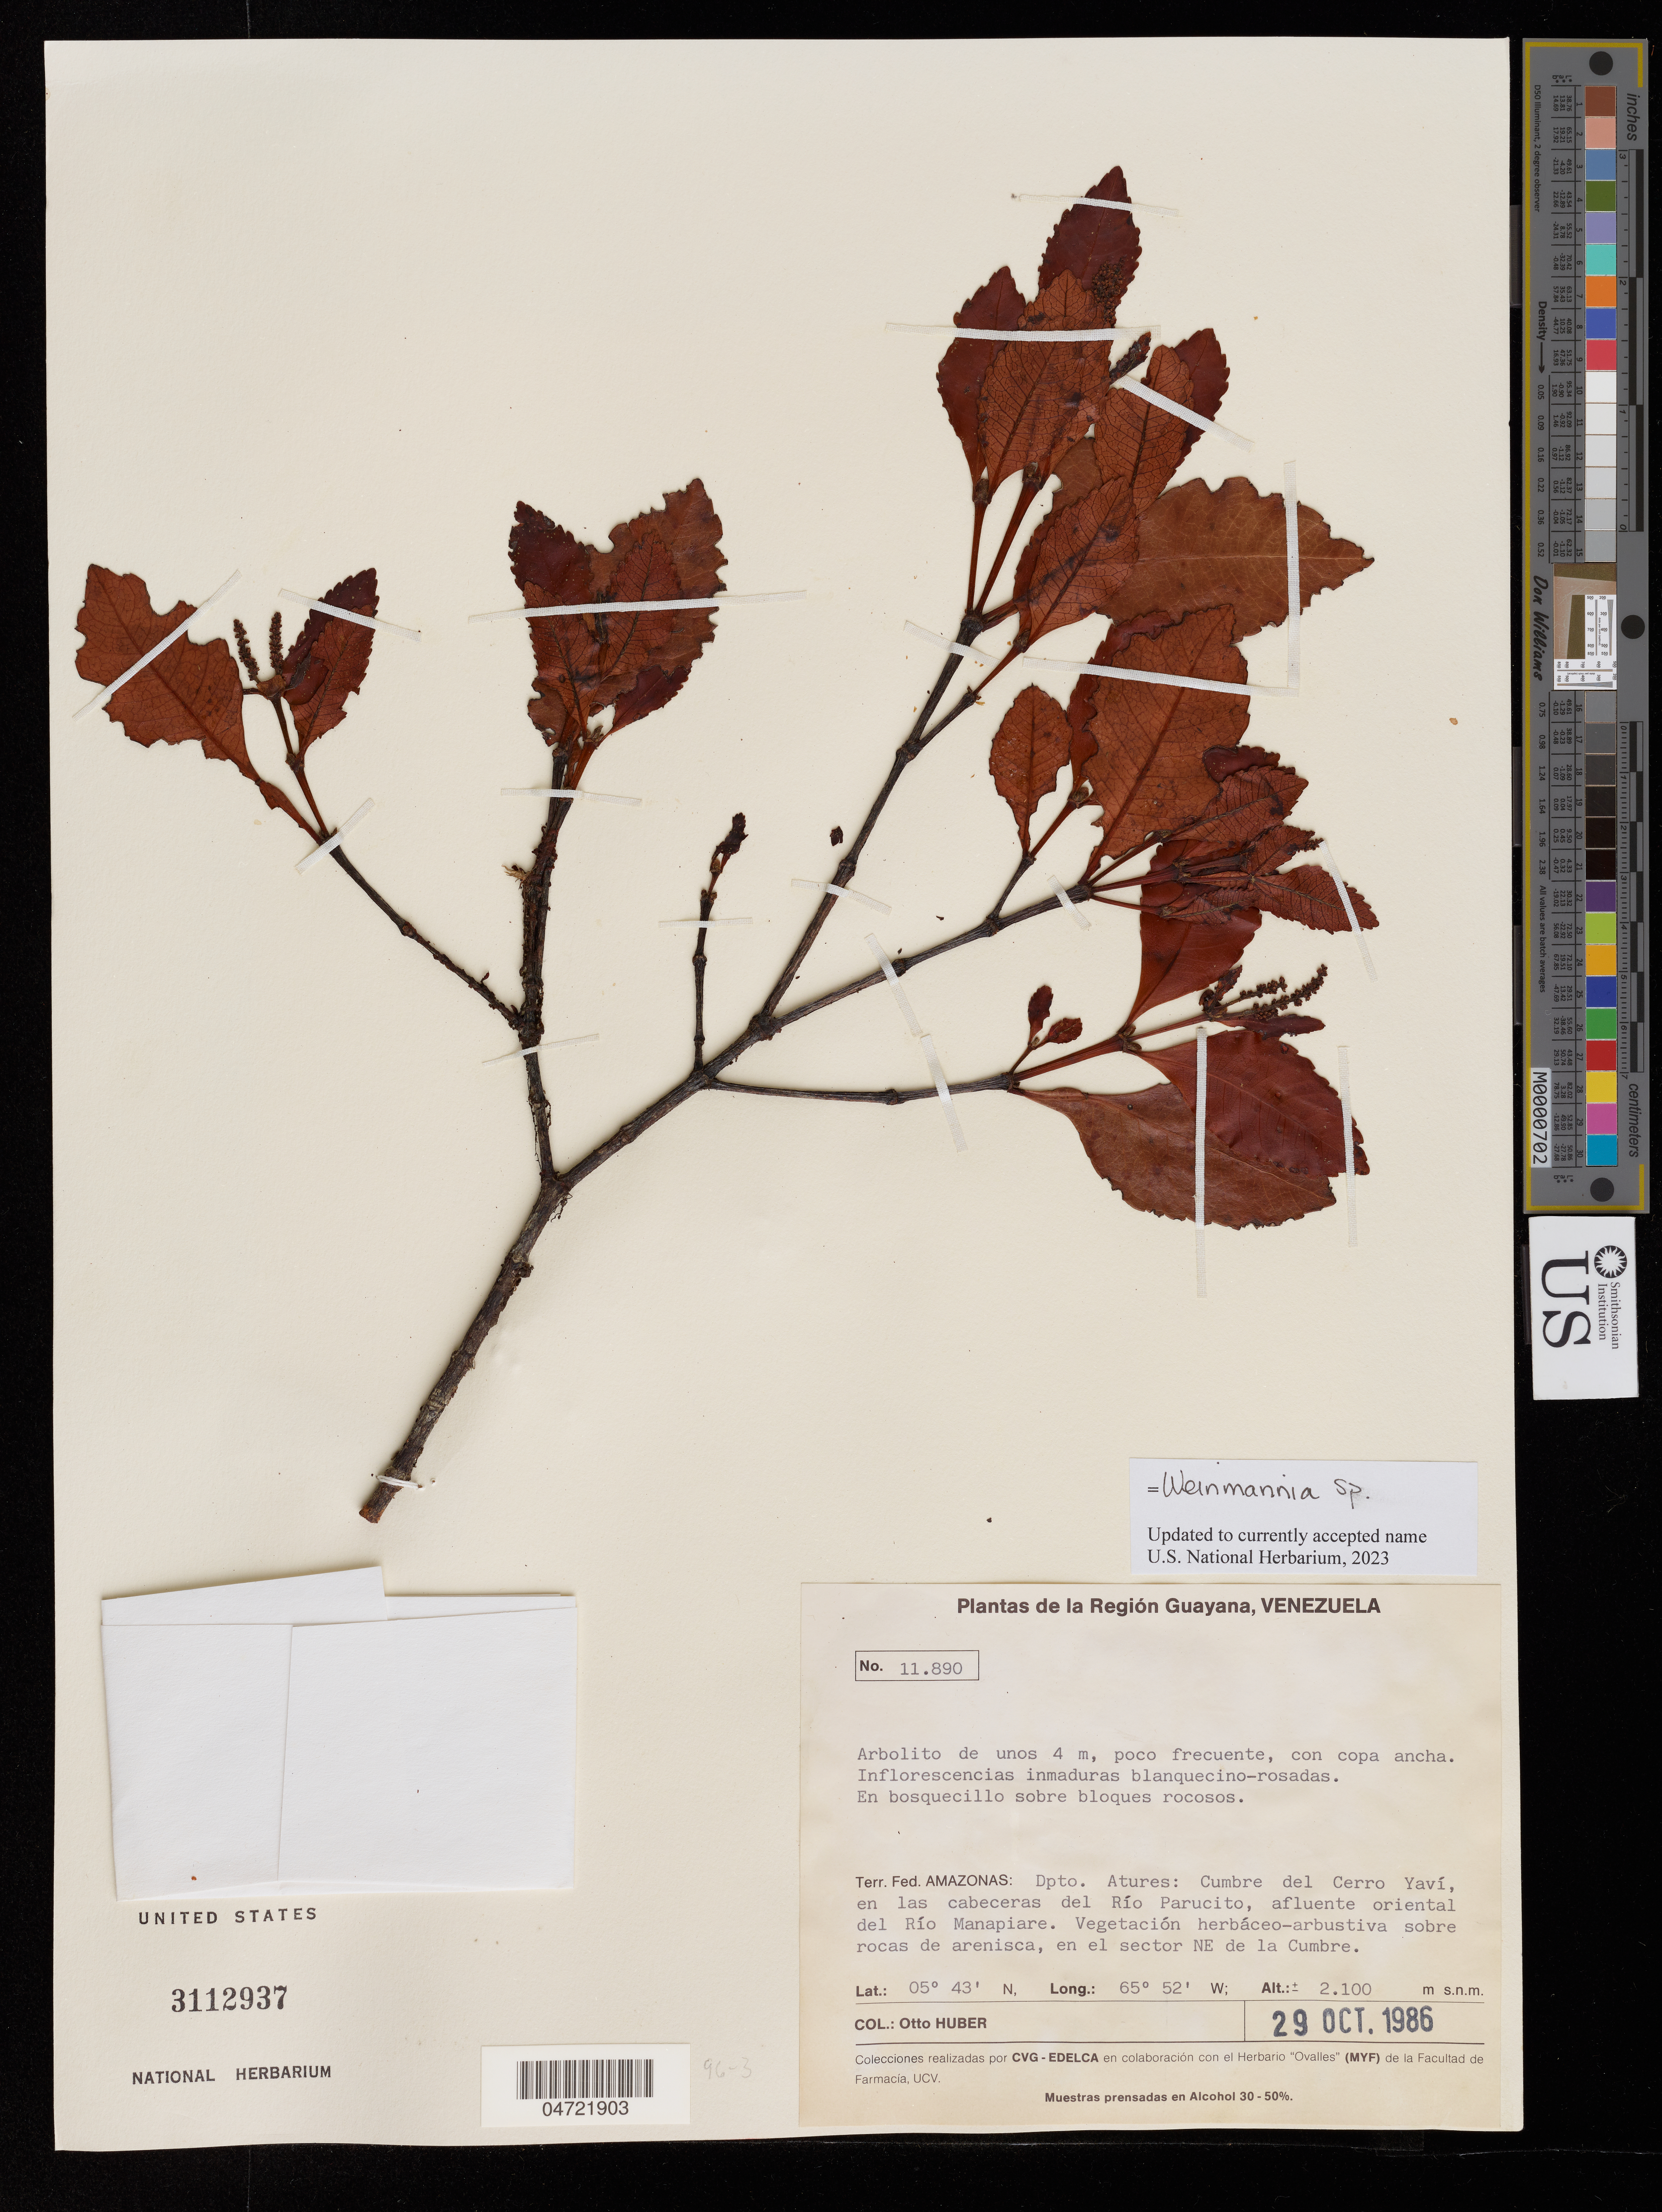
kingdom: Plantae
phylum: Tracheophyta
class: Magnoliopsida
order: Oxalidales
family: Cunoniaceae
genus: Weinmannia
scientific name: Weinmannia sp.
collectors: O. Huber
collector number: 11890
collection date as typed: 29-Oct-86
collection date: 1986-10-29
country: Venezuela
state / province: Amazonas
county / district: Atures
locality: Cerro Yaví cumbre, cabeceras de Río Parucito (affl. Río Manapiare), sector NE de la cumbre.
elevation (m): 2100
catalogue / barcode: US 3112937